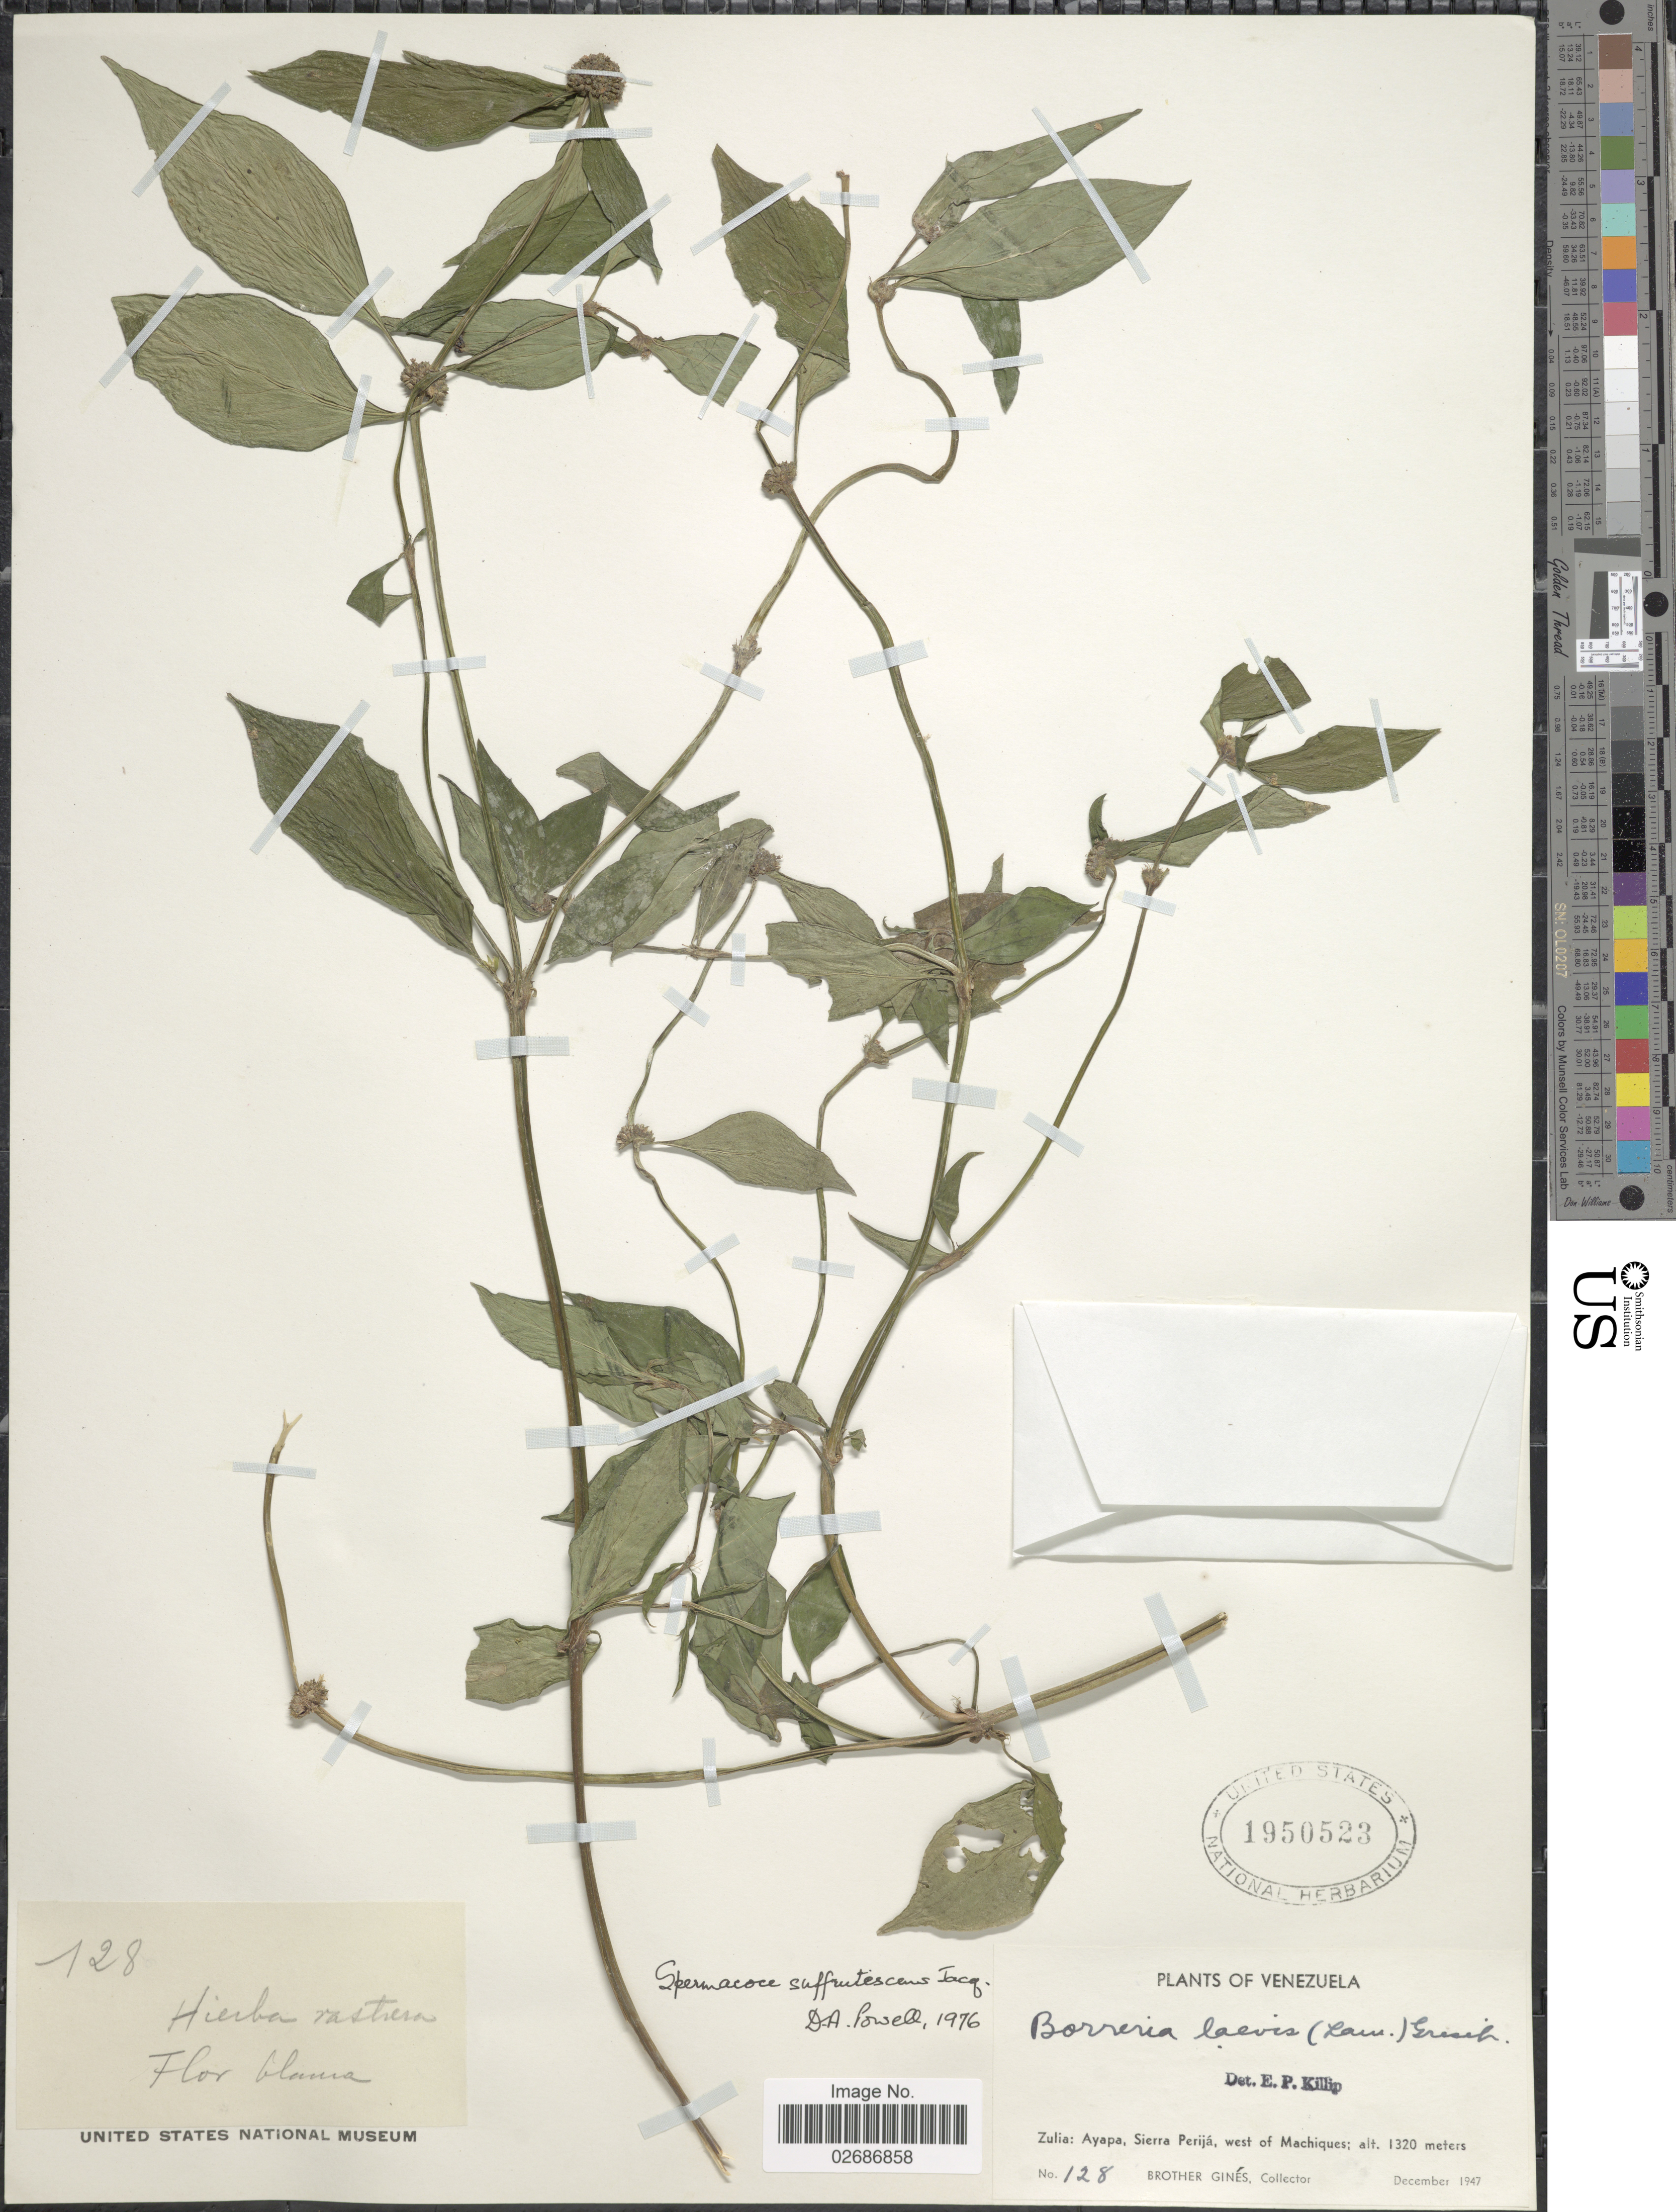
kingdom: Plantae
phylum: Tracheophyta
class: Magnoliopsida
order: Gentianales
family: Rubiaceae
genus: Borreria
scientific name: Borreria remota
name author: (Lam.) Bacigalupo & E.L. Cabral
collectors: Bro. Gines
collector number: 128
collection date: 1947-12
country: Venezuela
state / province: Zulia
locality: Ayapa, Sierra Perija, west of Machiques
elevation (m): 1320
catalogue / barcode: US 1950523